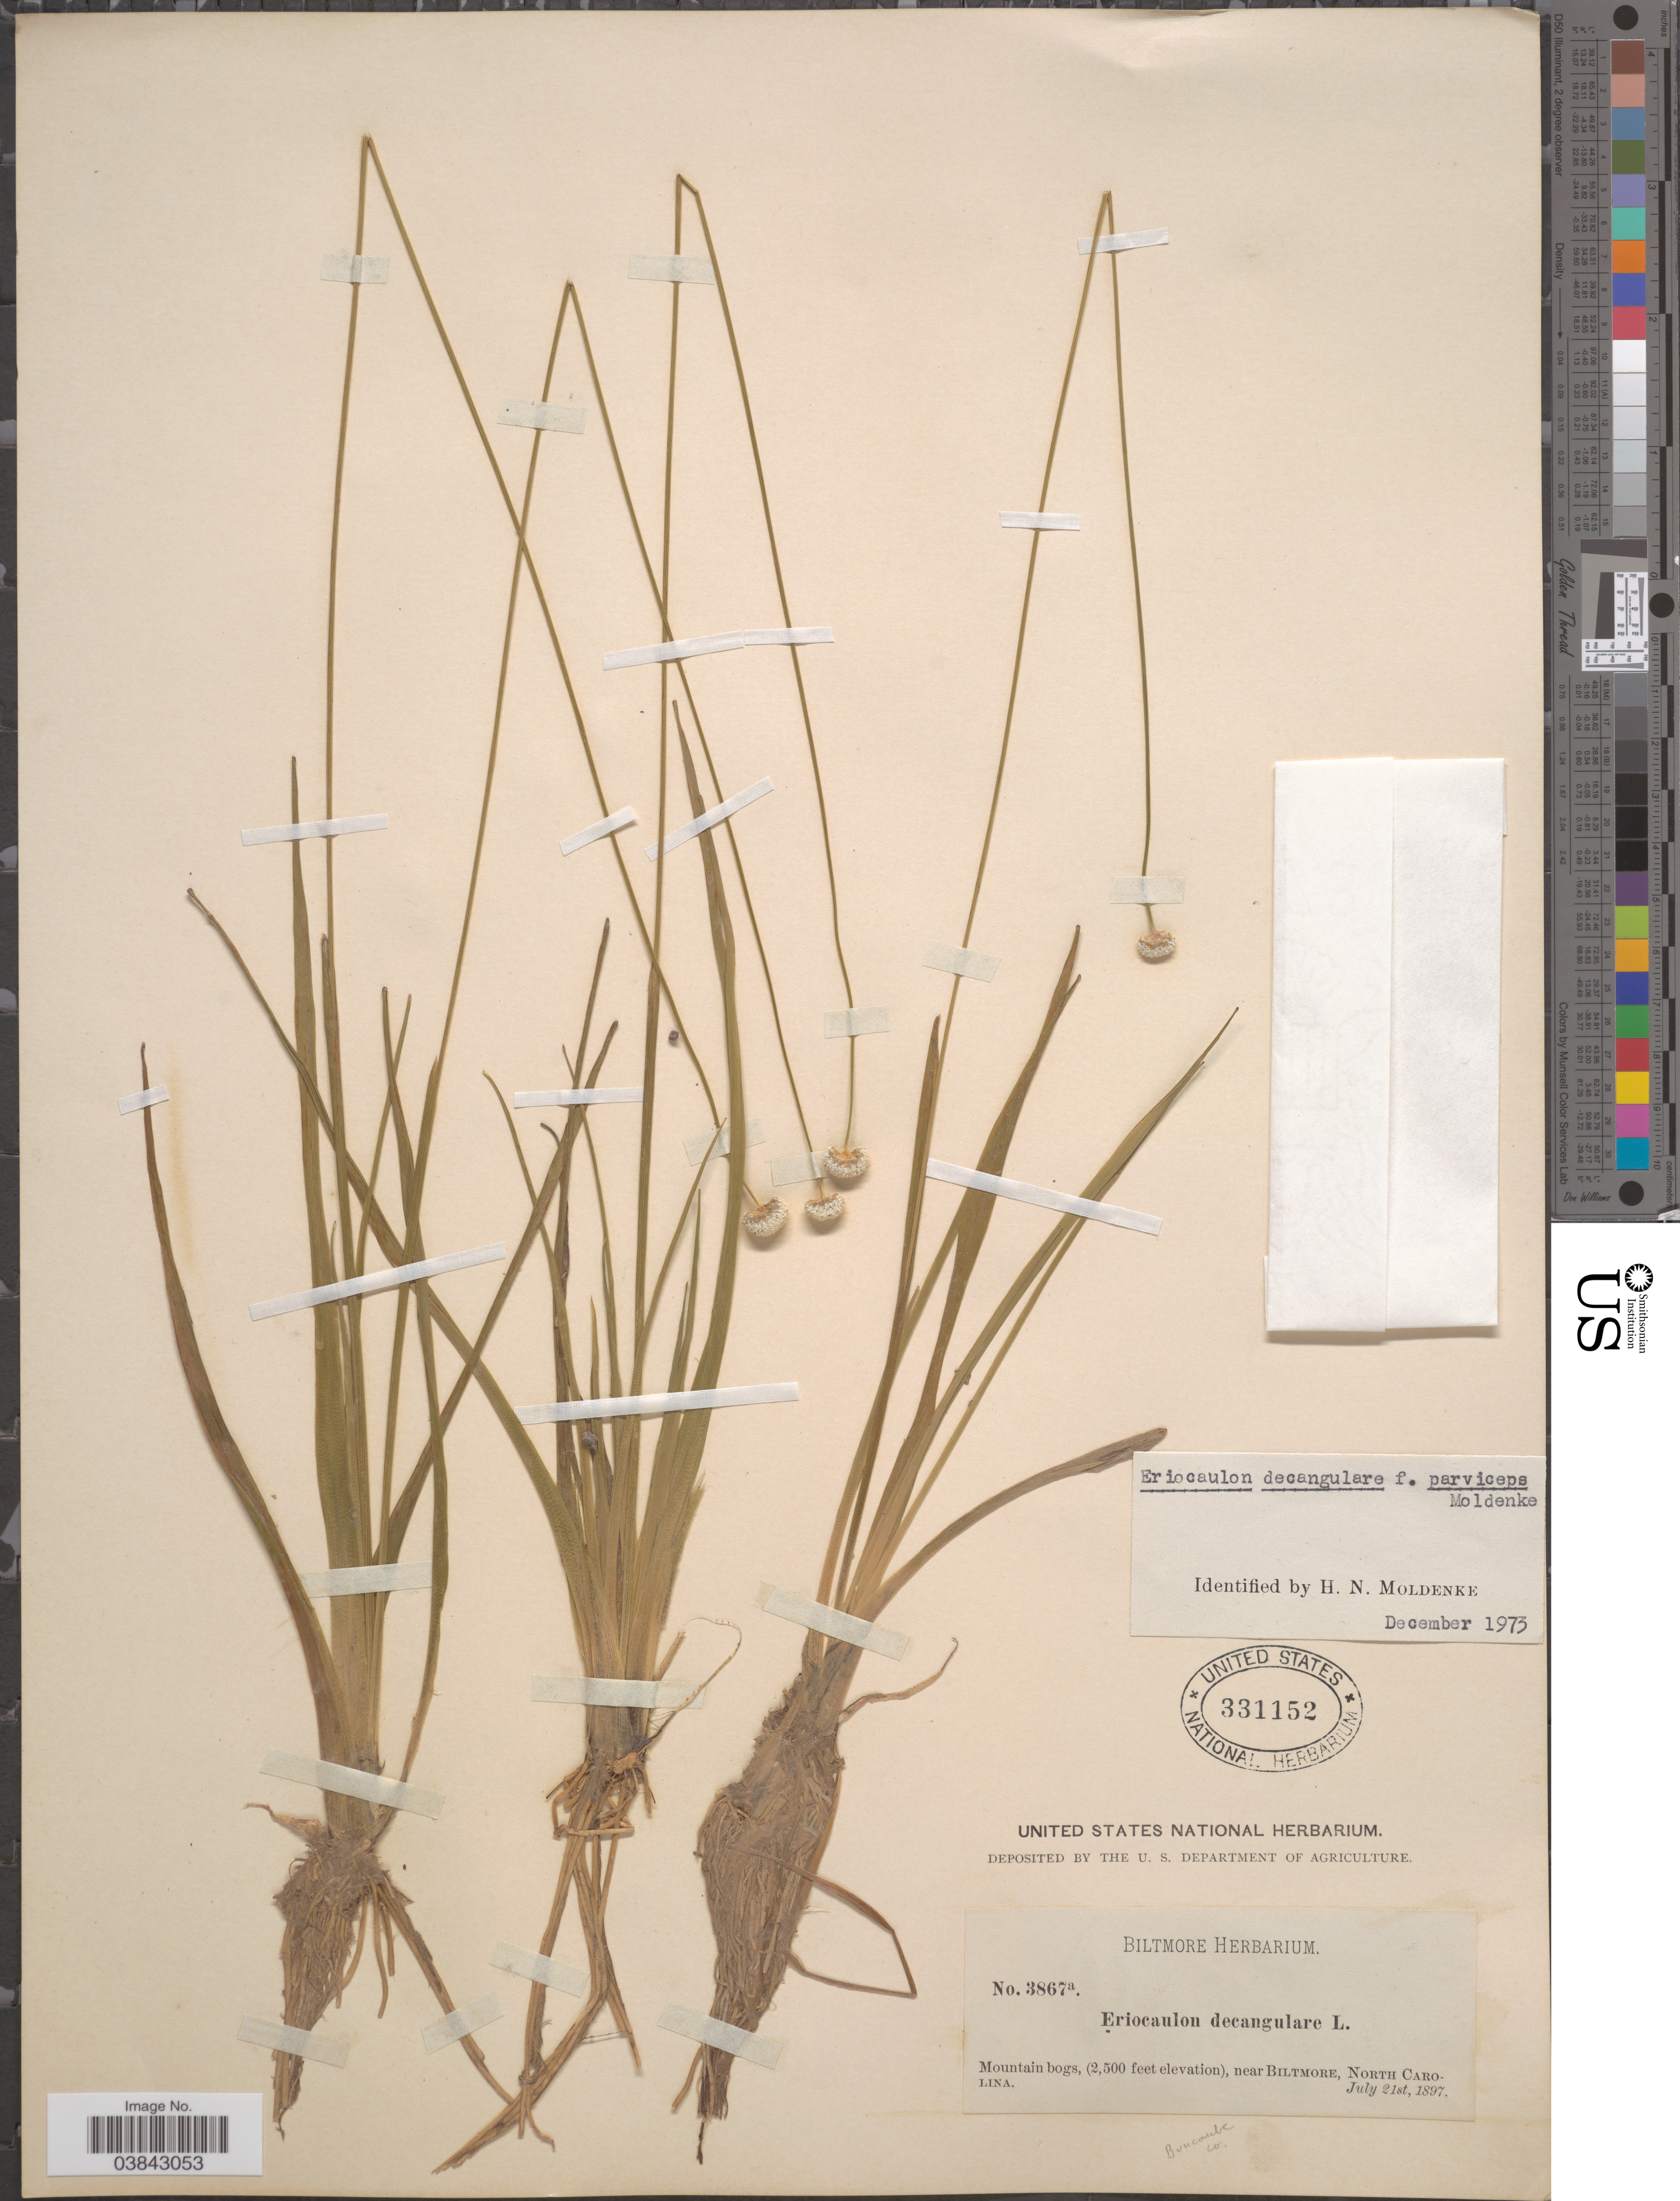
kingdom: Plantae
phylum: Tracheophyta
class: Liliopsida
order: Poales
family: Eriocaulaceae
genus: Eriocaulon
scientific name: Eriocaulon decangulare f. parviceps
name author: Moldenke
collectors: ex herb. Biltmore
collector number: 3867a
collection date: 1897-07-21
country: United States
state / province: North Carolina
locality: Mountain bogs, near Biltmore.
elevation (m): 762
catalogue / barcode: US 331152